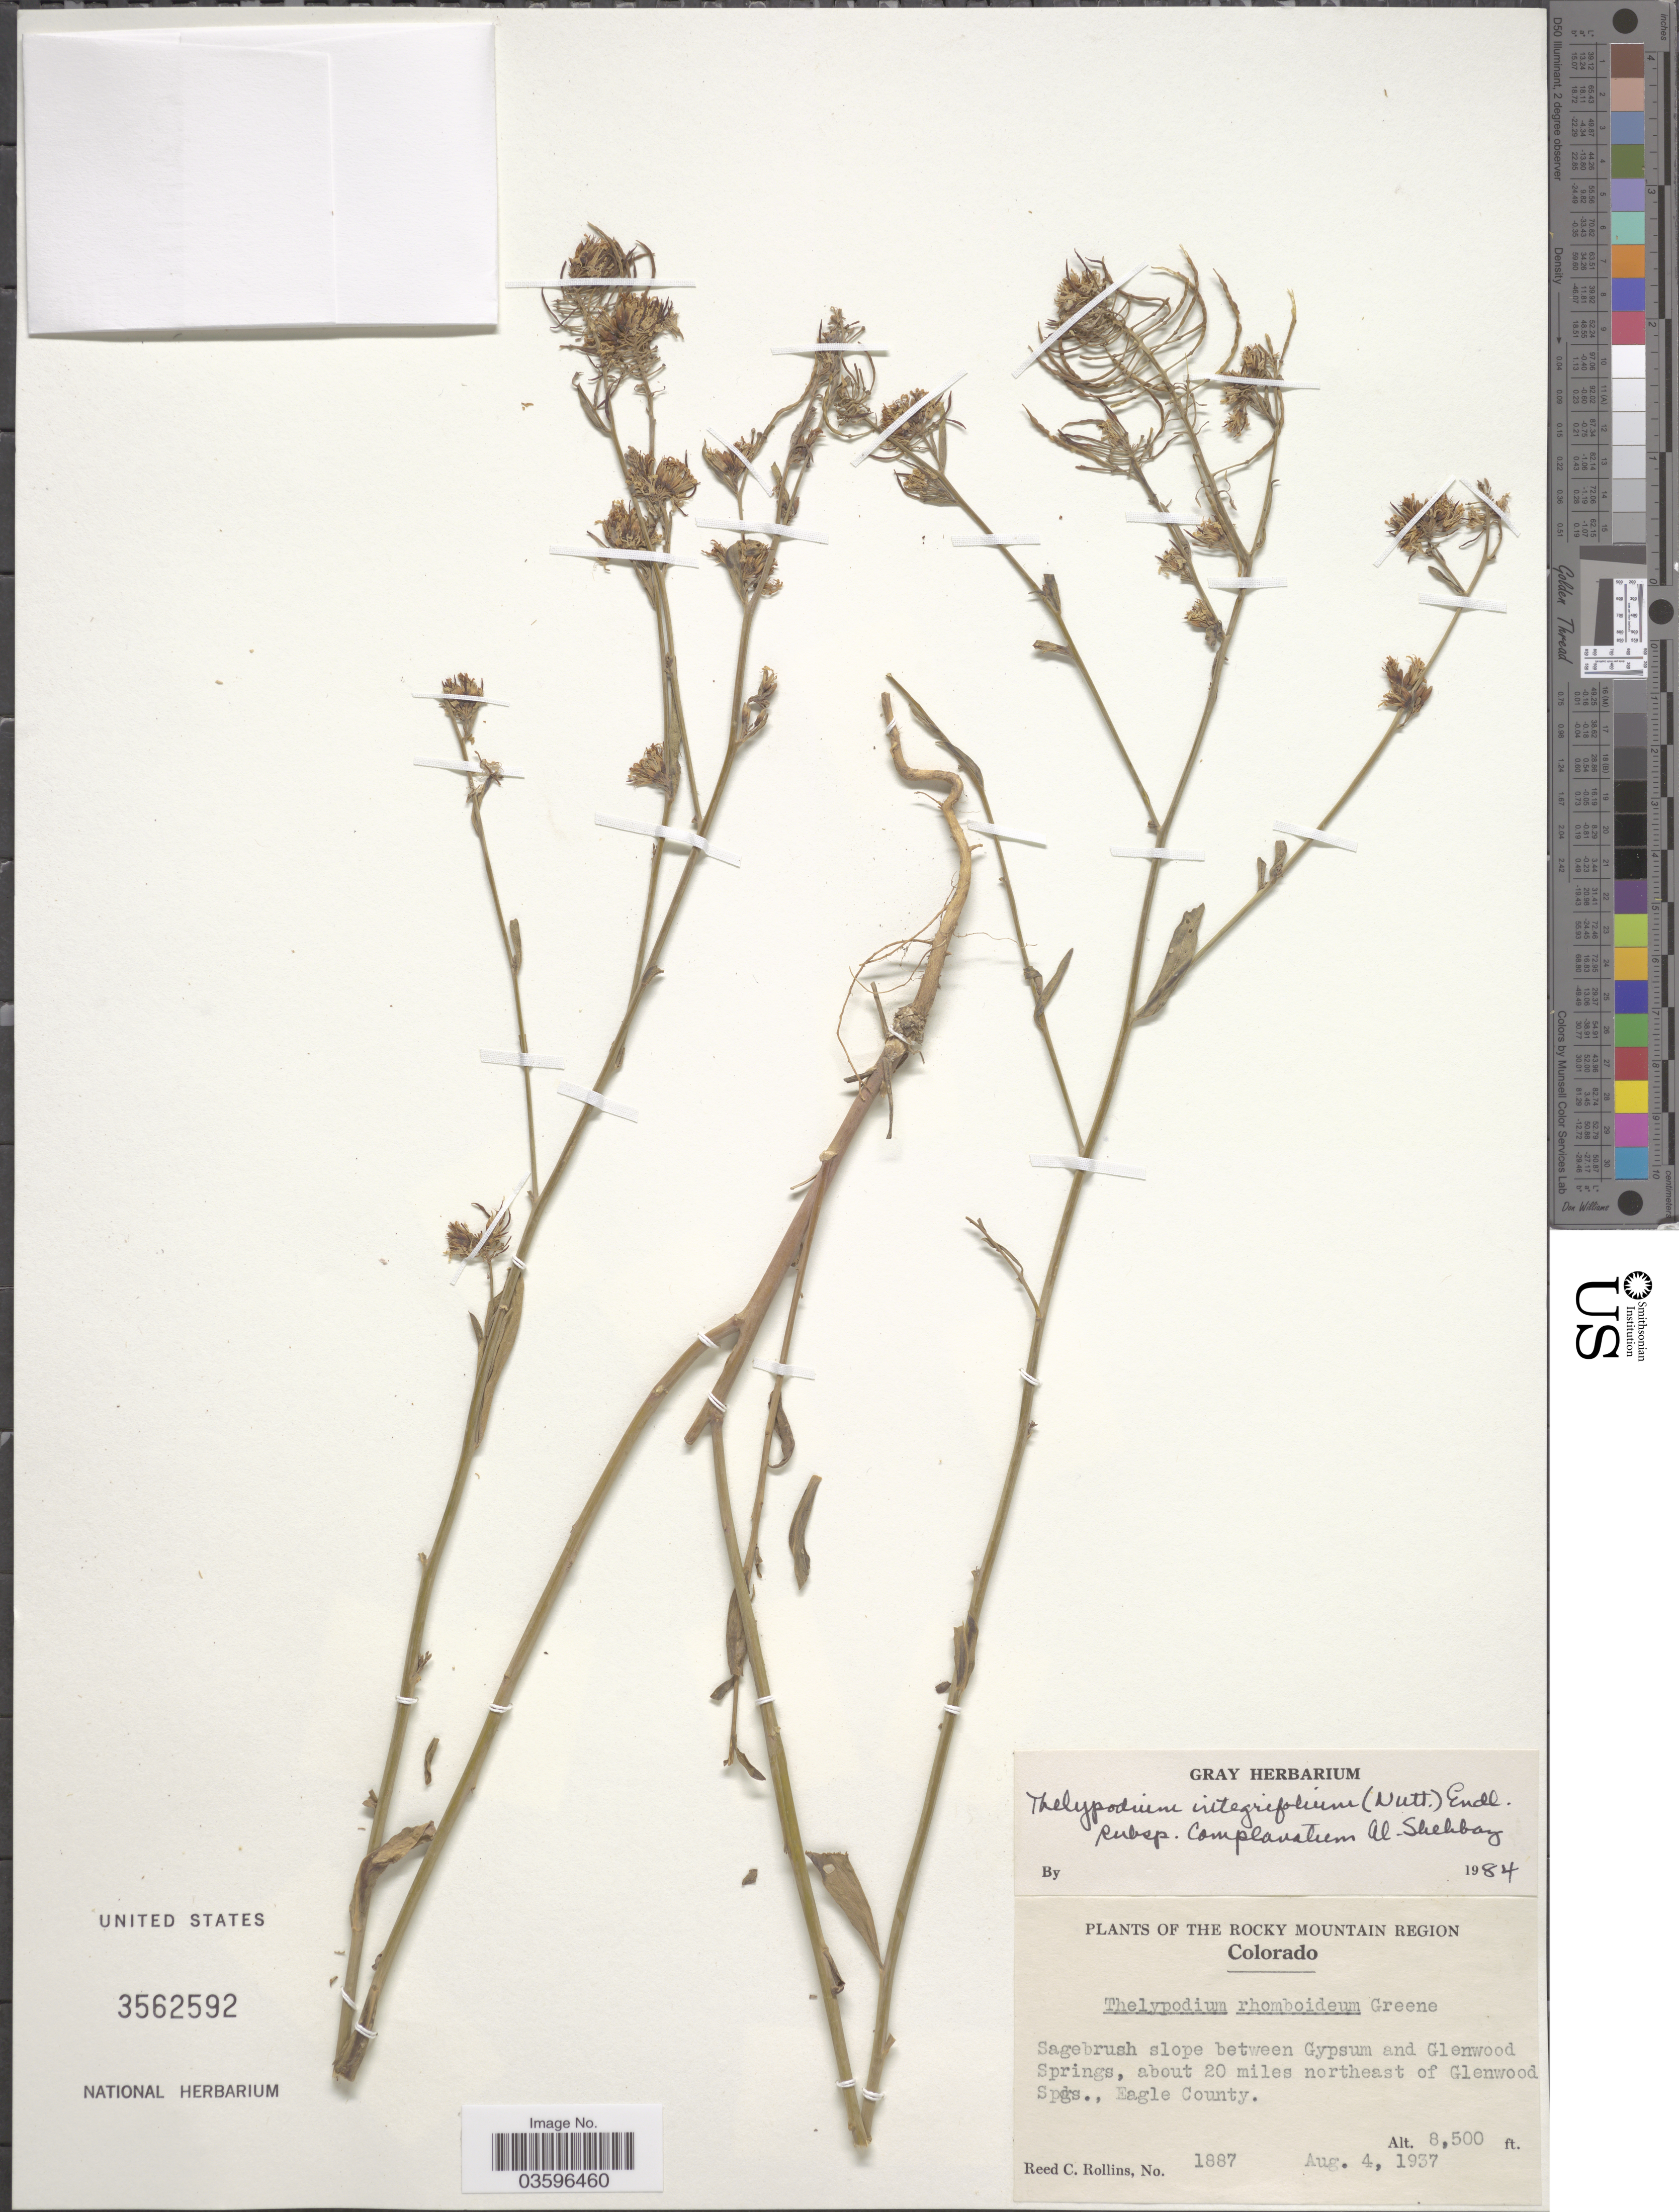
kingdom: Plantae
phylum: Tracheophyta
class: Magnoliopsida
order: Brassicales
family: Brassicaceae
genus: Thelypodium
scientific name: Thelypodium integrifolium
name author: (Nutt.) Endl.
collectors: R. C. Rollins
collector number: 1887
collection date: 1937-08-04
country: United States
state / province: Colorado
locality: The Rocky Mountain Region. Sagebrush slope between Gypsum and Glenwood Springs, about 20 miles northeast of Glenwood Spgs., Eagle County.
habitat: sagebrush slope between springs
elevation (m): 2591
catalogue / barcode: US 3562592